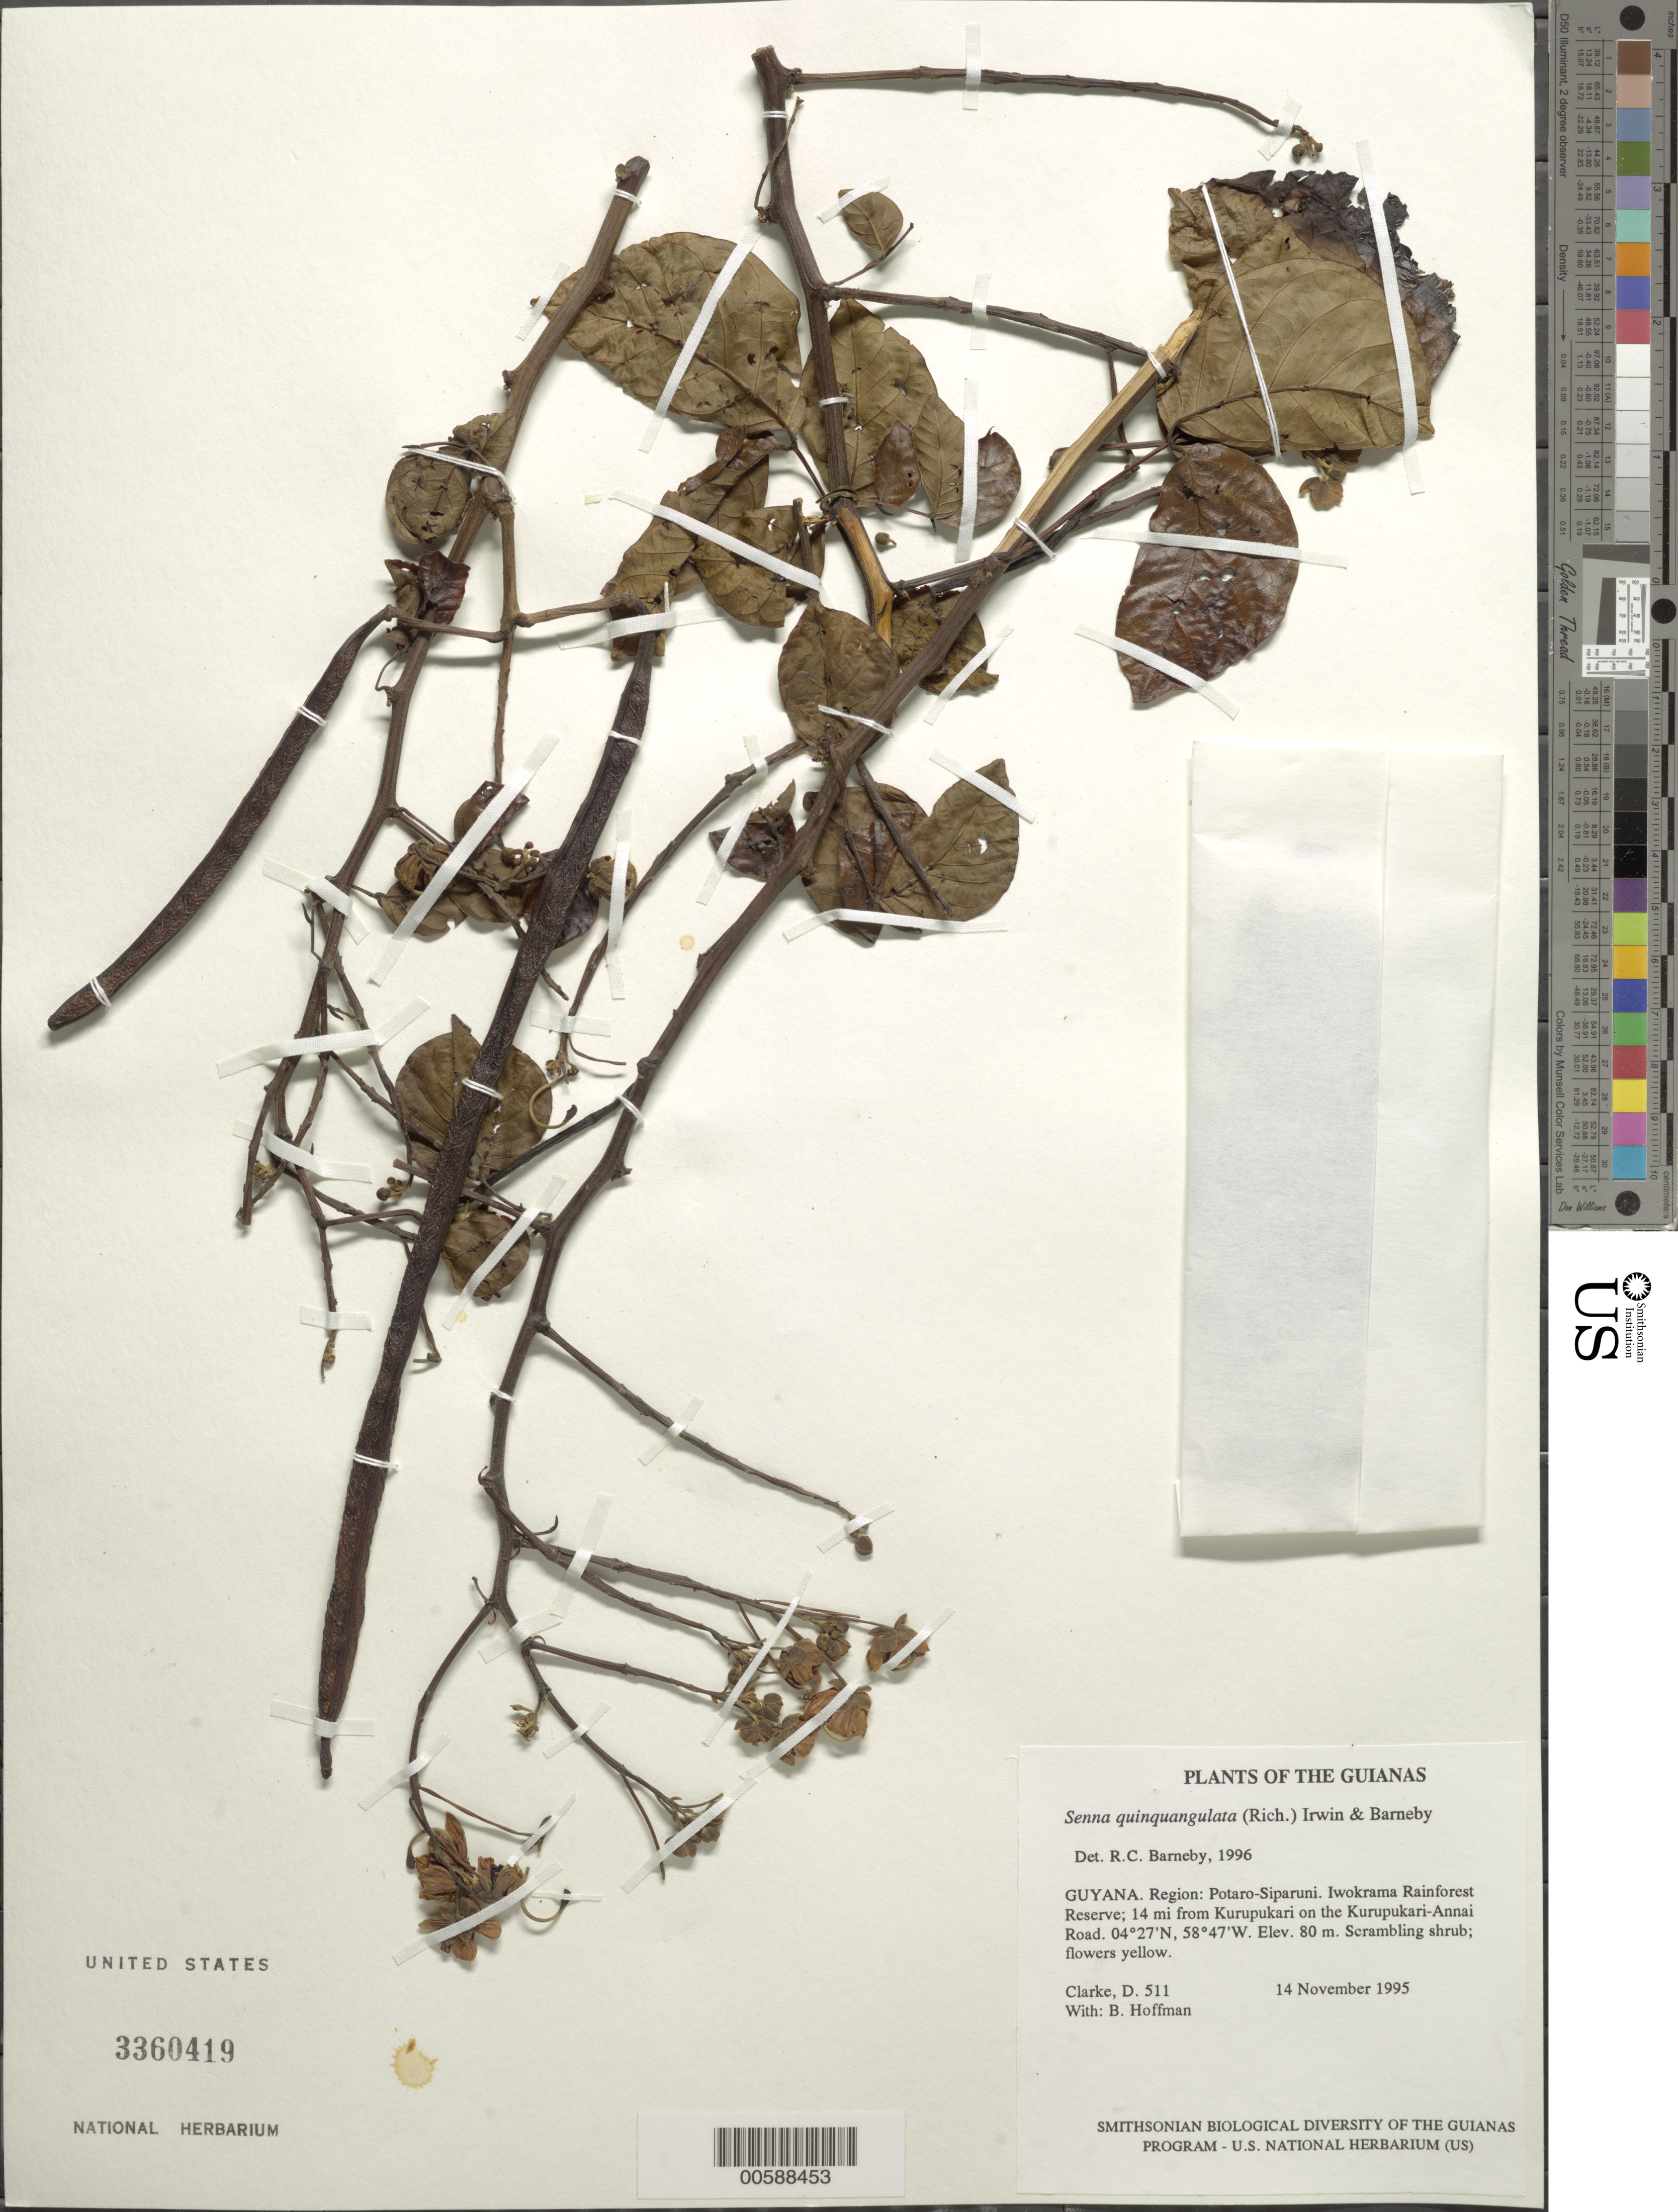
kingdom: Plantae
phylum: Tracheophyta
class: Magnoliopsida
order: Fabales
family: Fabaceae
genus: Senna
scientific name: Senna quinquangulata var. quinquangulata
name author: H.S. Irwin & Barneby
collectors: H. D. Clarke & B. Hoffman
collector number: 511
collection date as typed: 14 November 1995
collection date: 1995-11-14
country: Guyana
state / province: Potaro-Siparuni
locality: Iwokrama Rainforest Reserve; 14 mi from Kurupukari on the Kurupukari-Annai Road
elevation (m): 80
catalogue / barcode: US 3360419